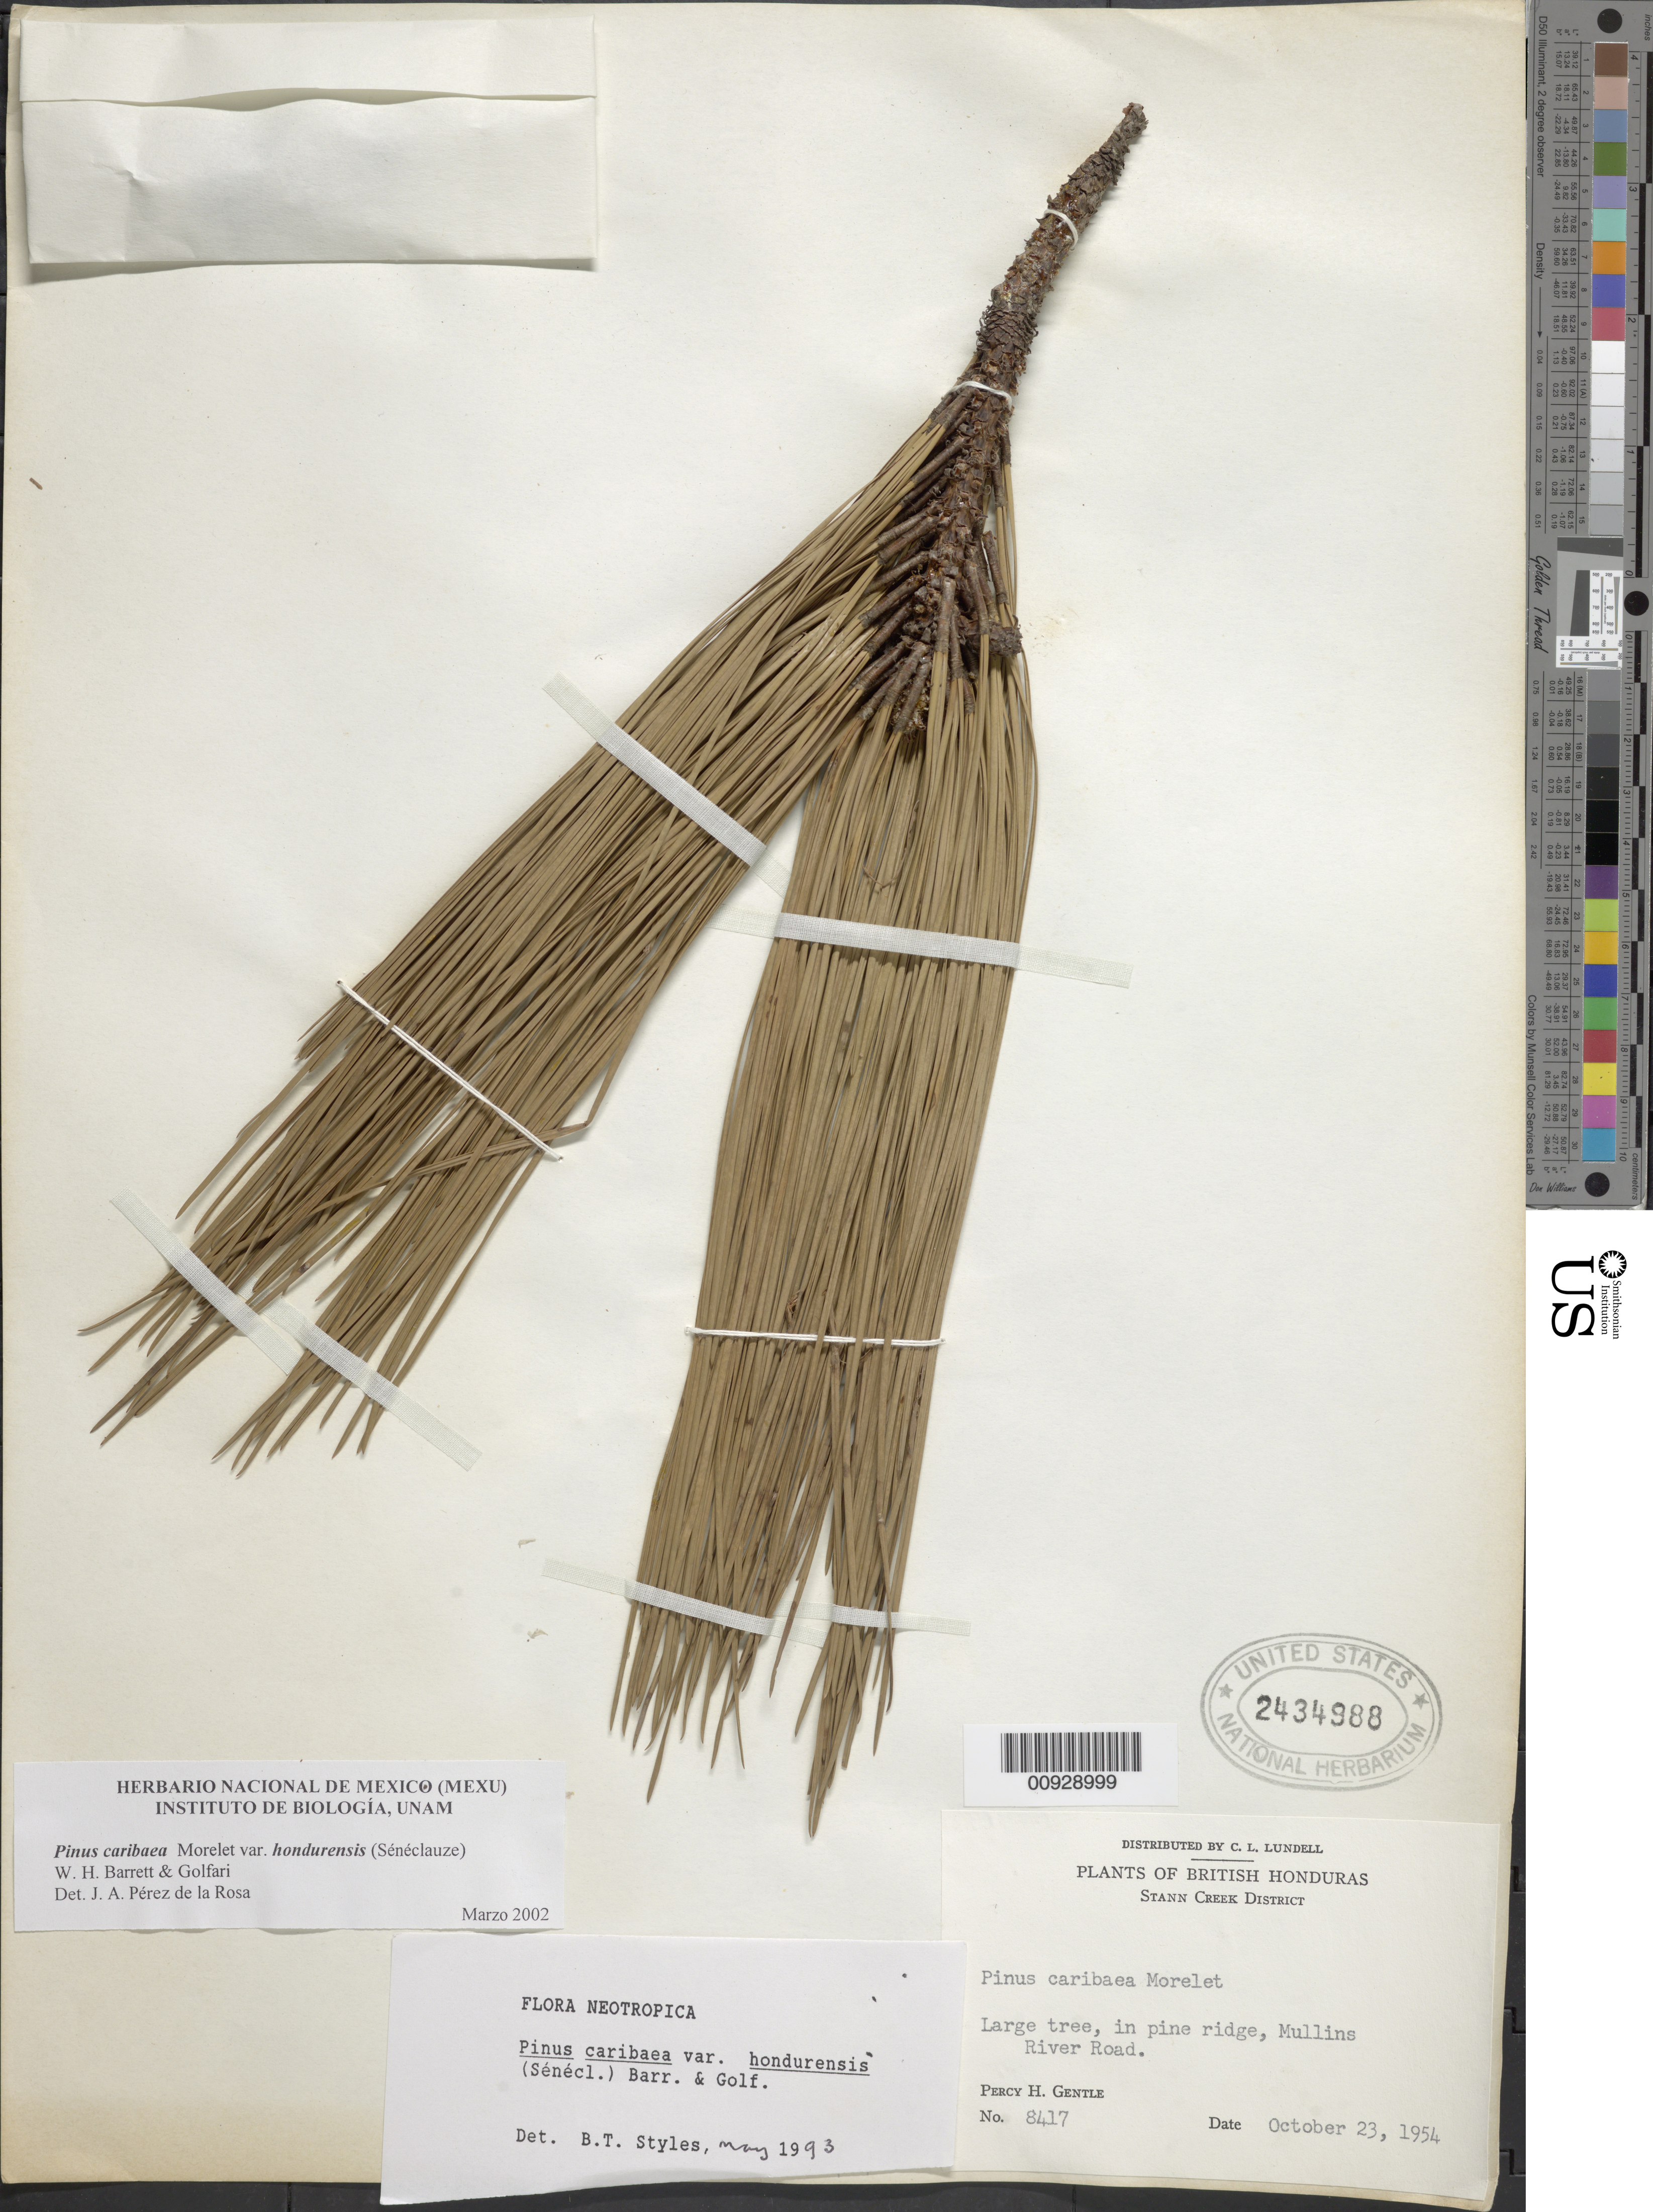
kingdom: Plantae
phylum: Tracheophyta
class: Pinopsida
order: Pinales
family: Pinaceae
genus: Pinus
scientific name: Pinus caribaea var. hondurensis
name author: (Sénécl.) W.H.G. Barrett & Golfari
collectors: P. H. Gentle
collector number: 8417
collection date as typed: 23 Oct 1954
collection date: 1954-10-23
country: Belize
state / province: Stann Creek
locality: Mullins River Road.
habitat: In pine ridge.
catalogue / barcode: US 2434988